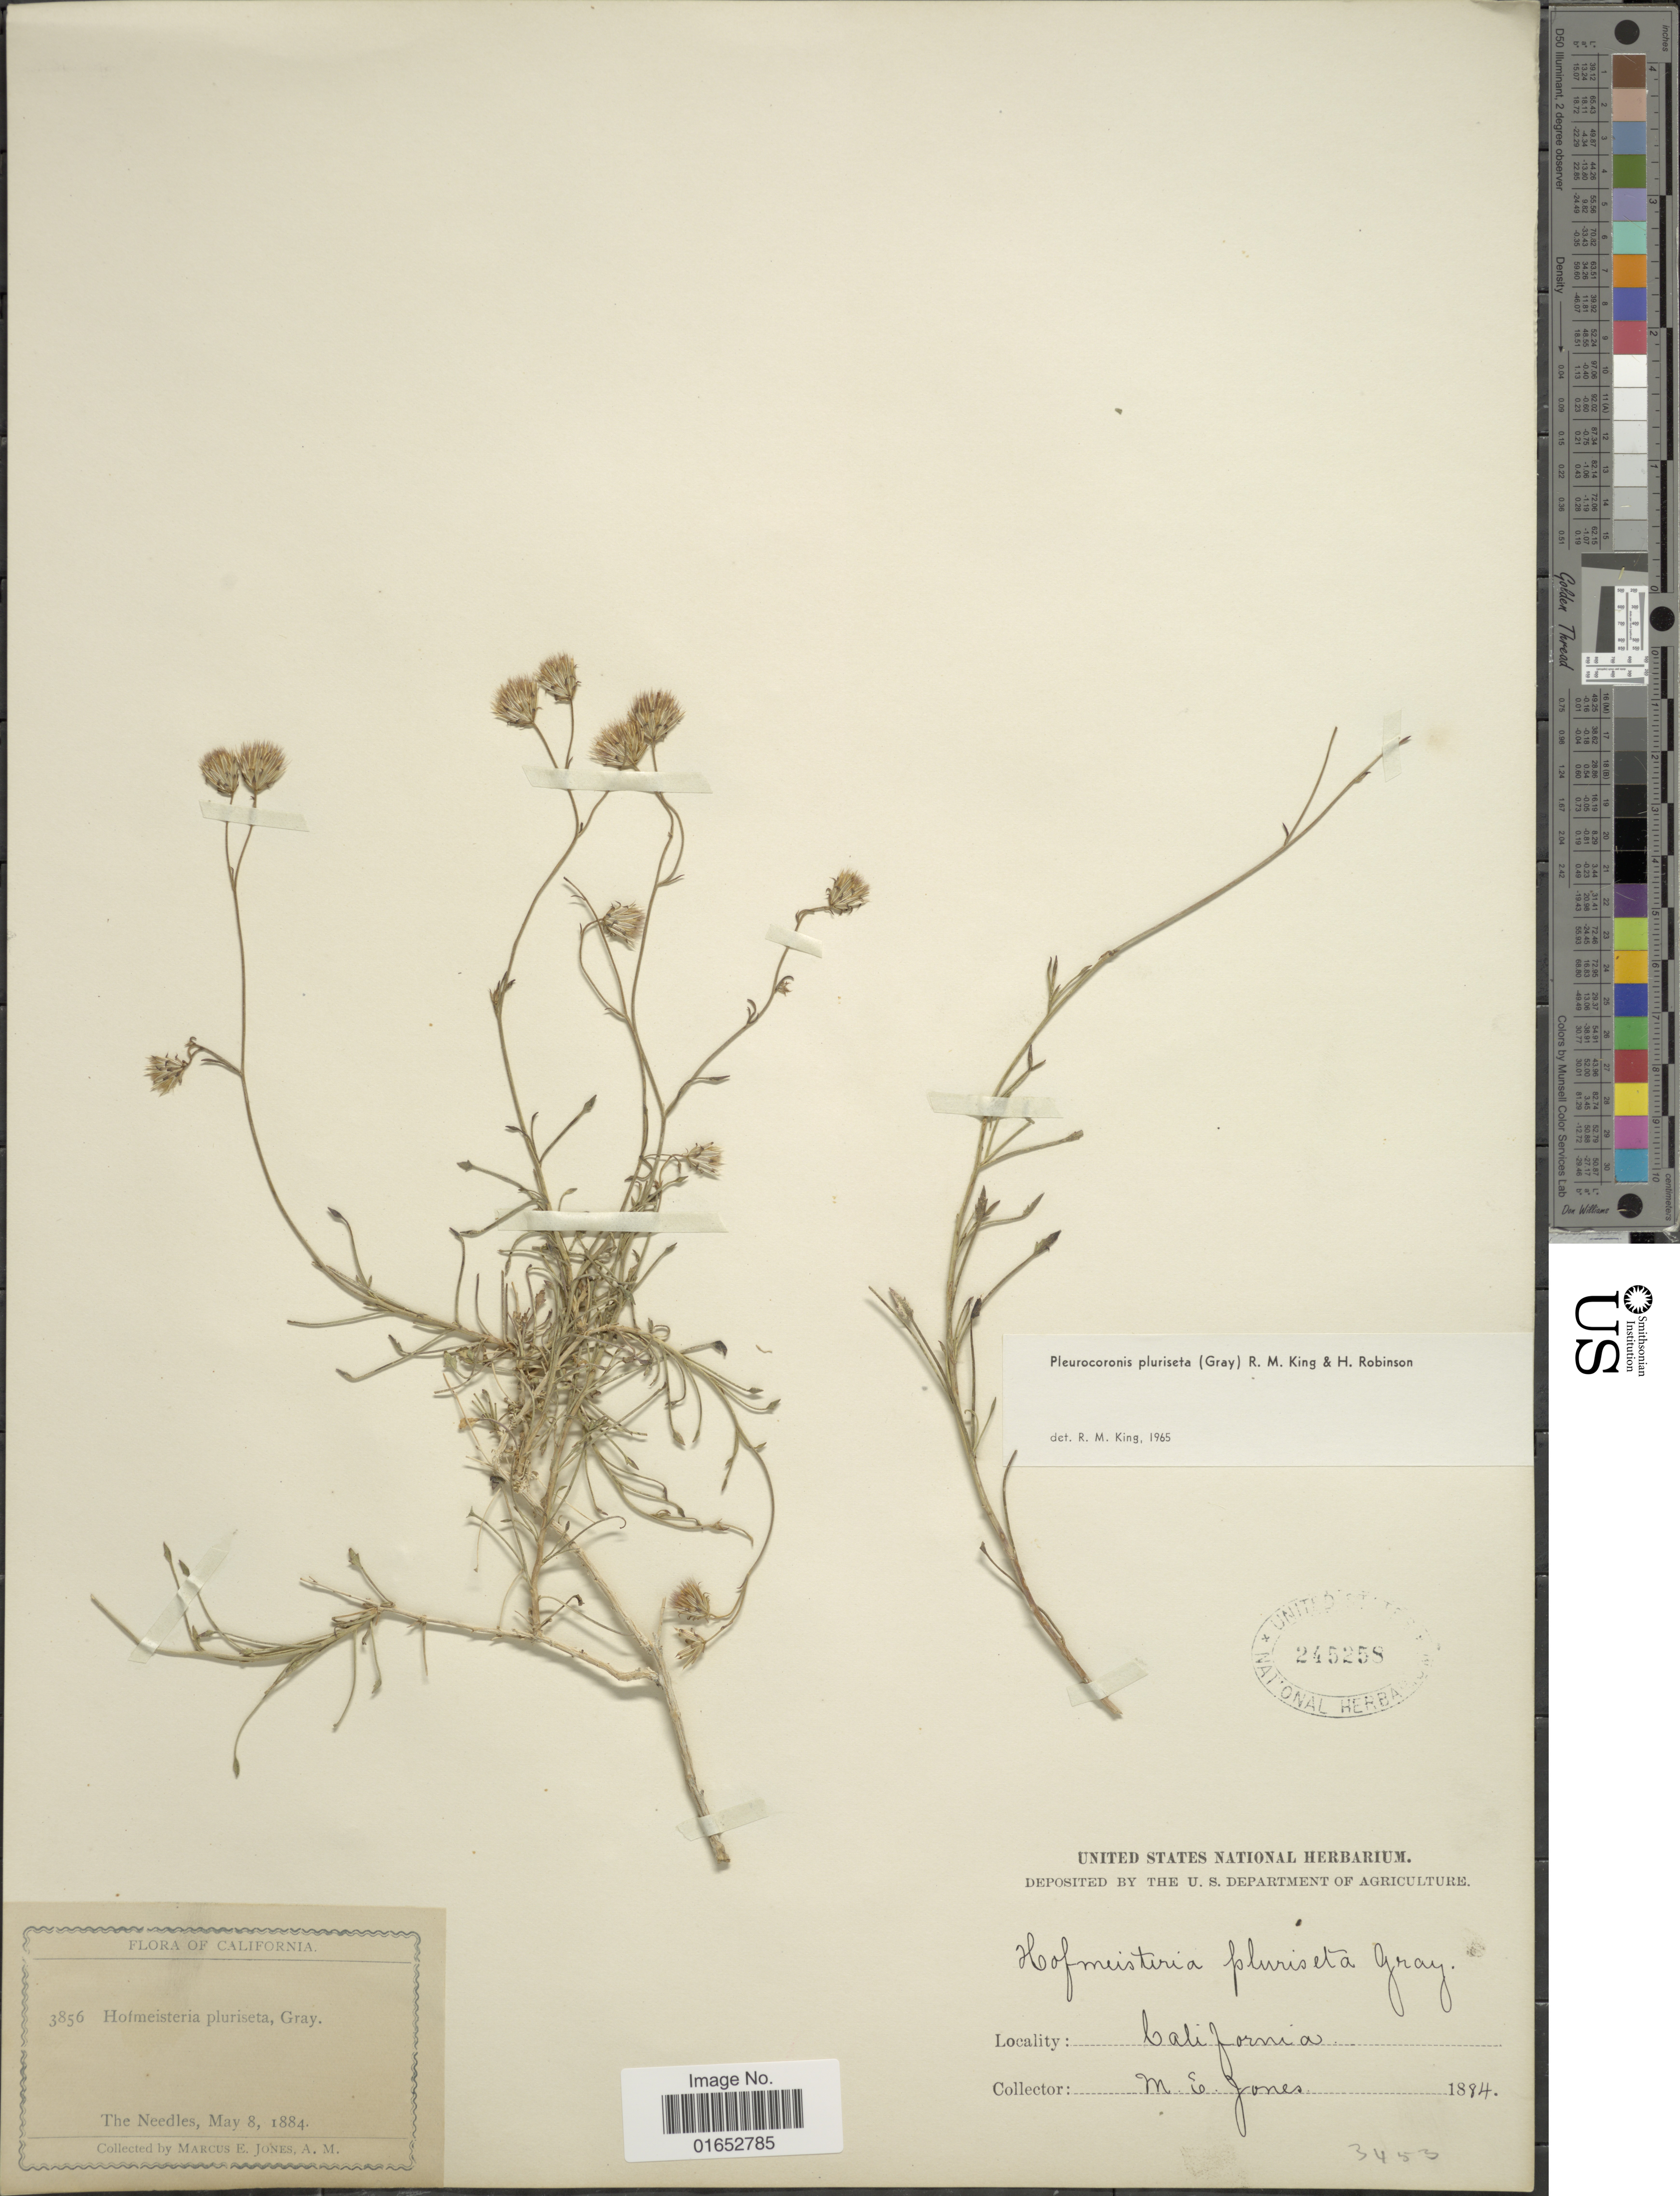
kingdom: Plantae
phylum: Tracheophyta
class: Magnoliopsida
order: Asterales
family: Asteraceae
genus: Pleurocoronis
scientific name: Pleurocoronis pluriseta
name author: (A. Gray) R.M. King & H. Rob.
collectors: M. E. Jones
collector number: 3856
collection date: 1884-05-08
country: United States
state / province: California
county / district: San Bernardino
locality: The Needles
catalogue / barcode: US 245258